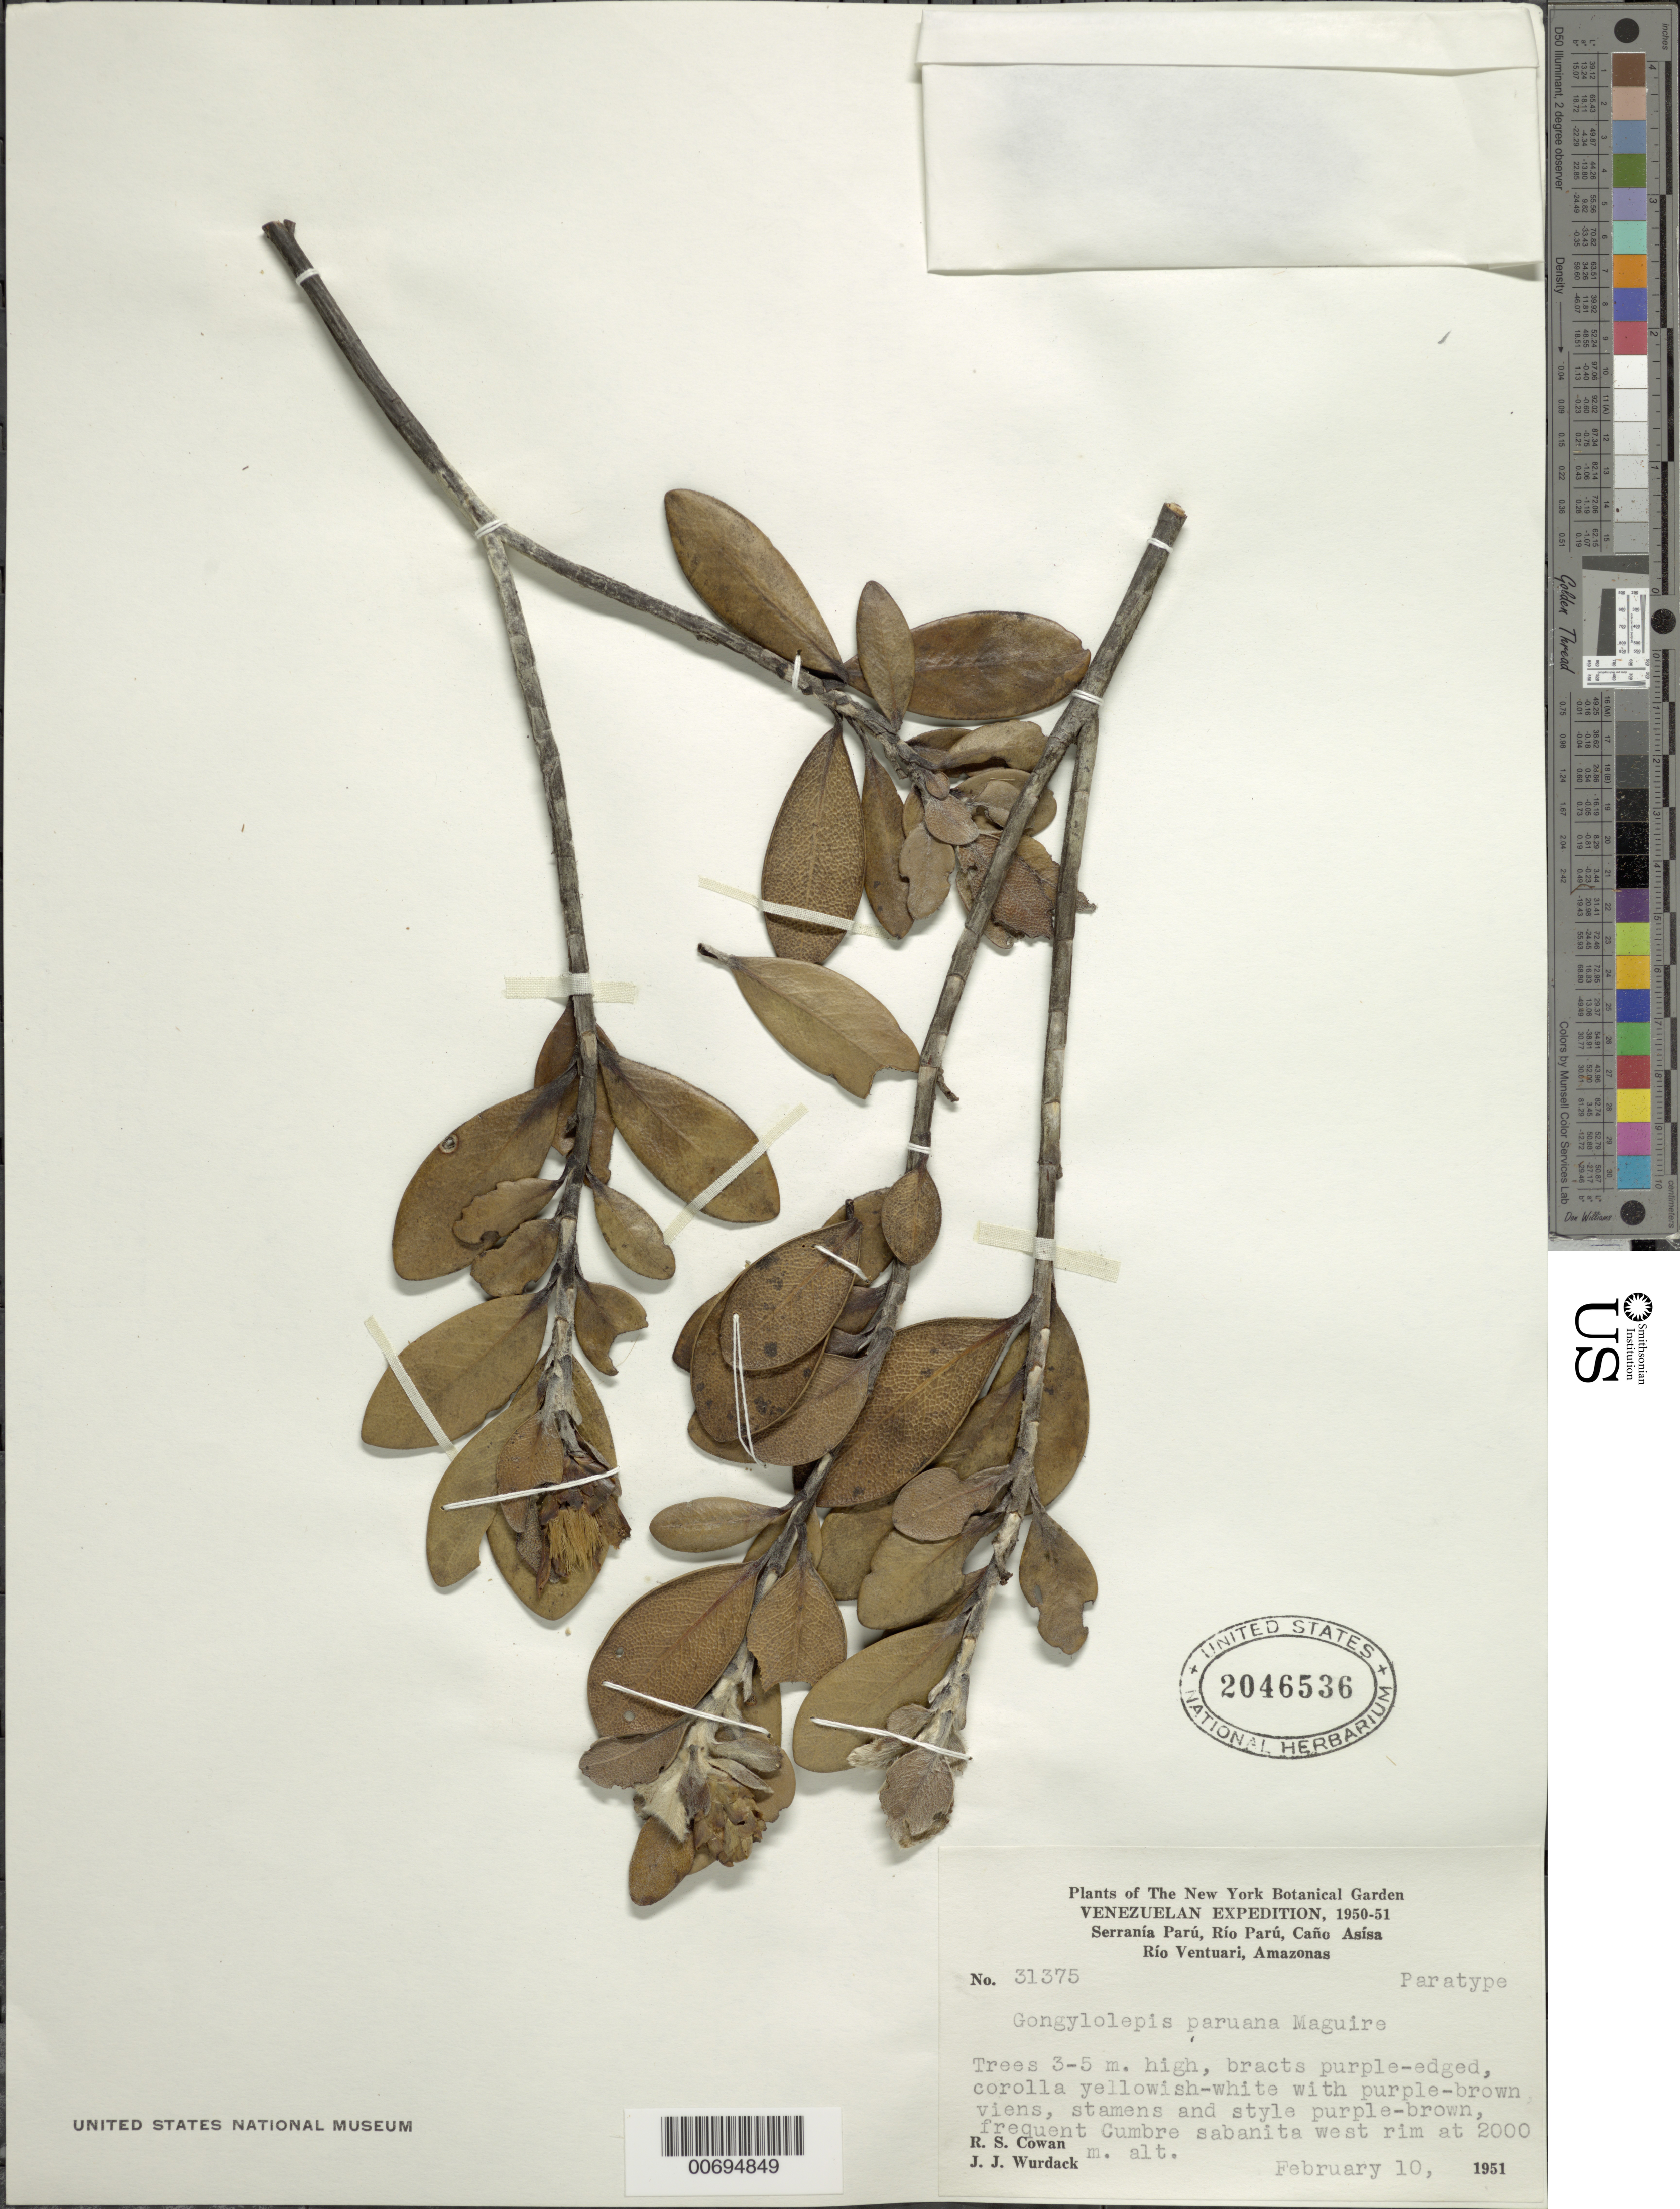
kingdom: Plantae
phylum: Tracheophyta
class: Magnoliopsida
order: Asterales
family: Asteraceae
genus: Gongylolepis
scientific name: Gongylolepis paruana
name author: Maguire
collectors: R. S. Cowan & J. J. Wurdack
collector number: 31375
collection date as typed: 10-Feb-51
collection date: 1951-02-10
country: Venezuela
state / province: Amazonas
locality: Serranía Parú, Río Parú, Caño Asísa, Río Ventauri, Cerro Parú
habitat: Cumbre sabanita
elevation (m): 2000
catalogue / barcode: US 2046536